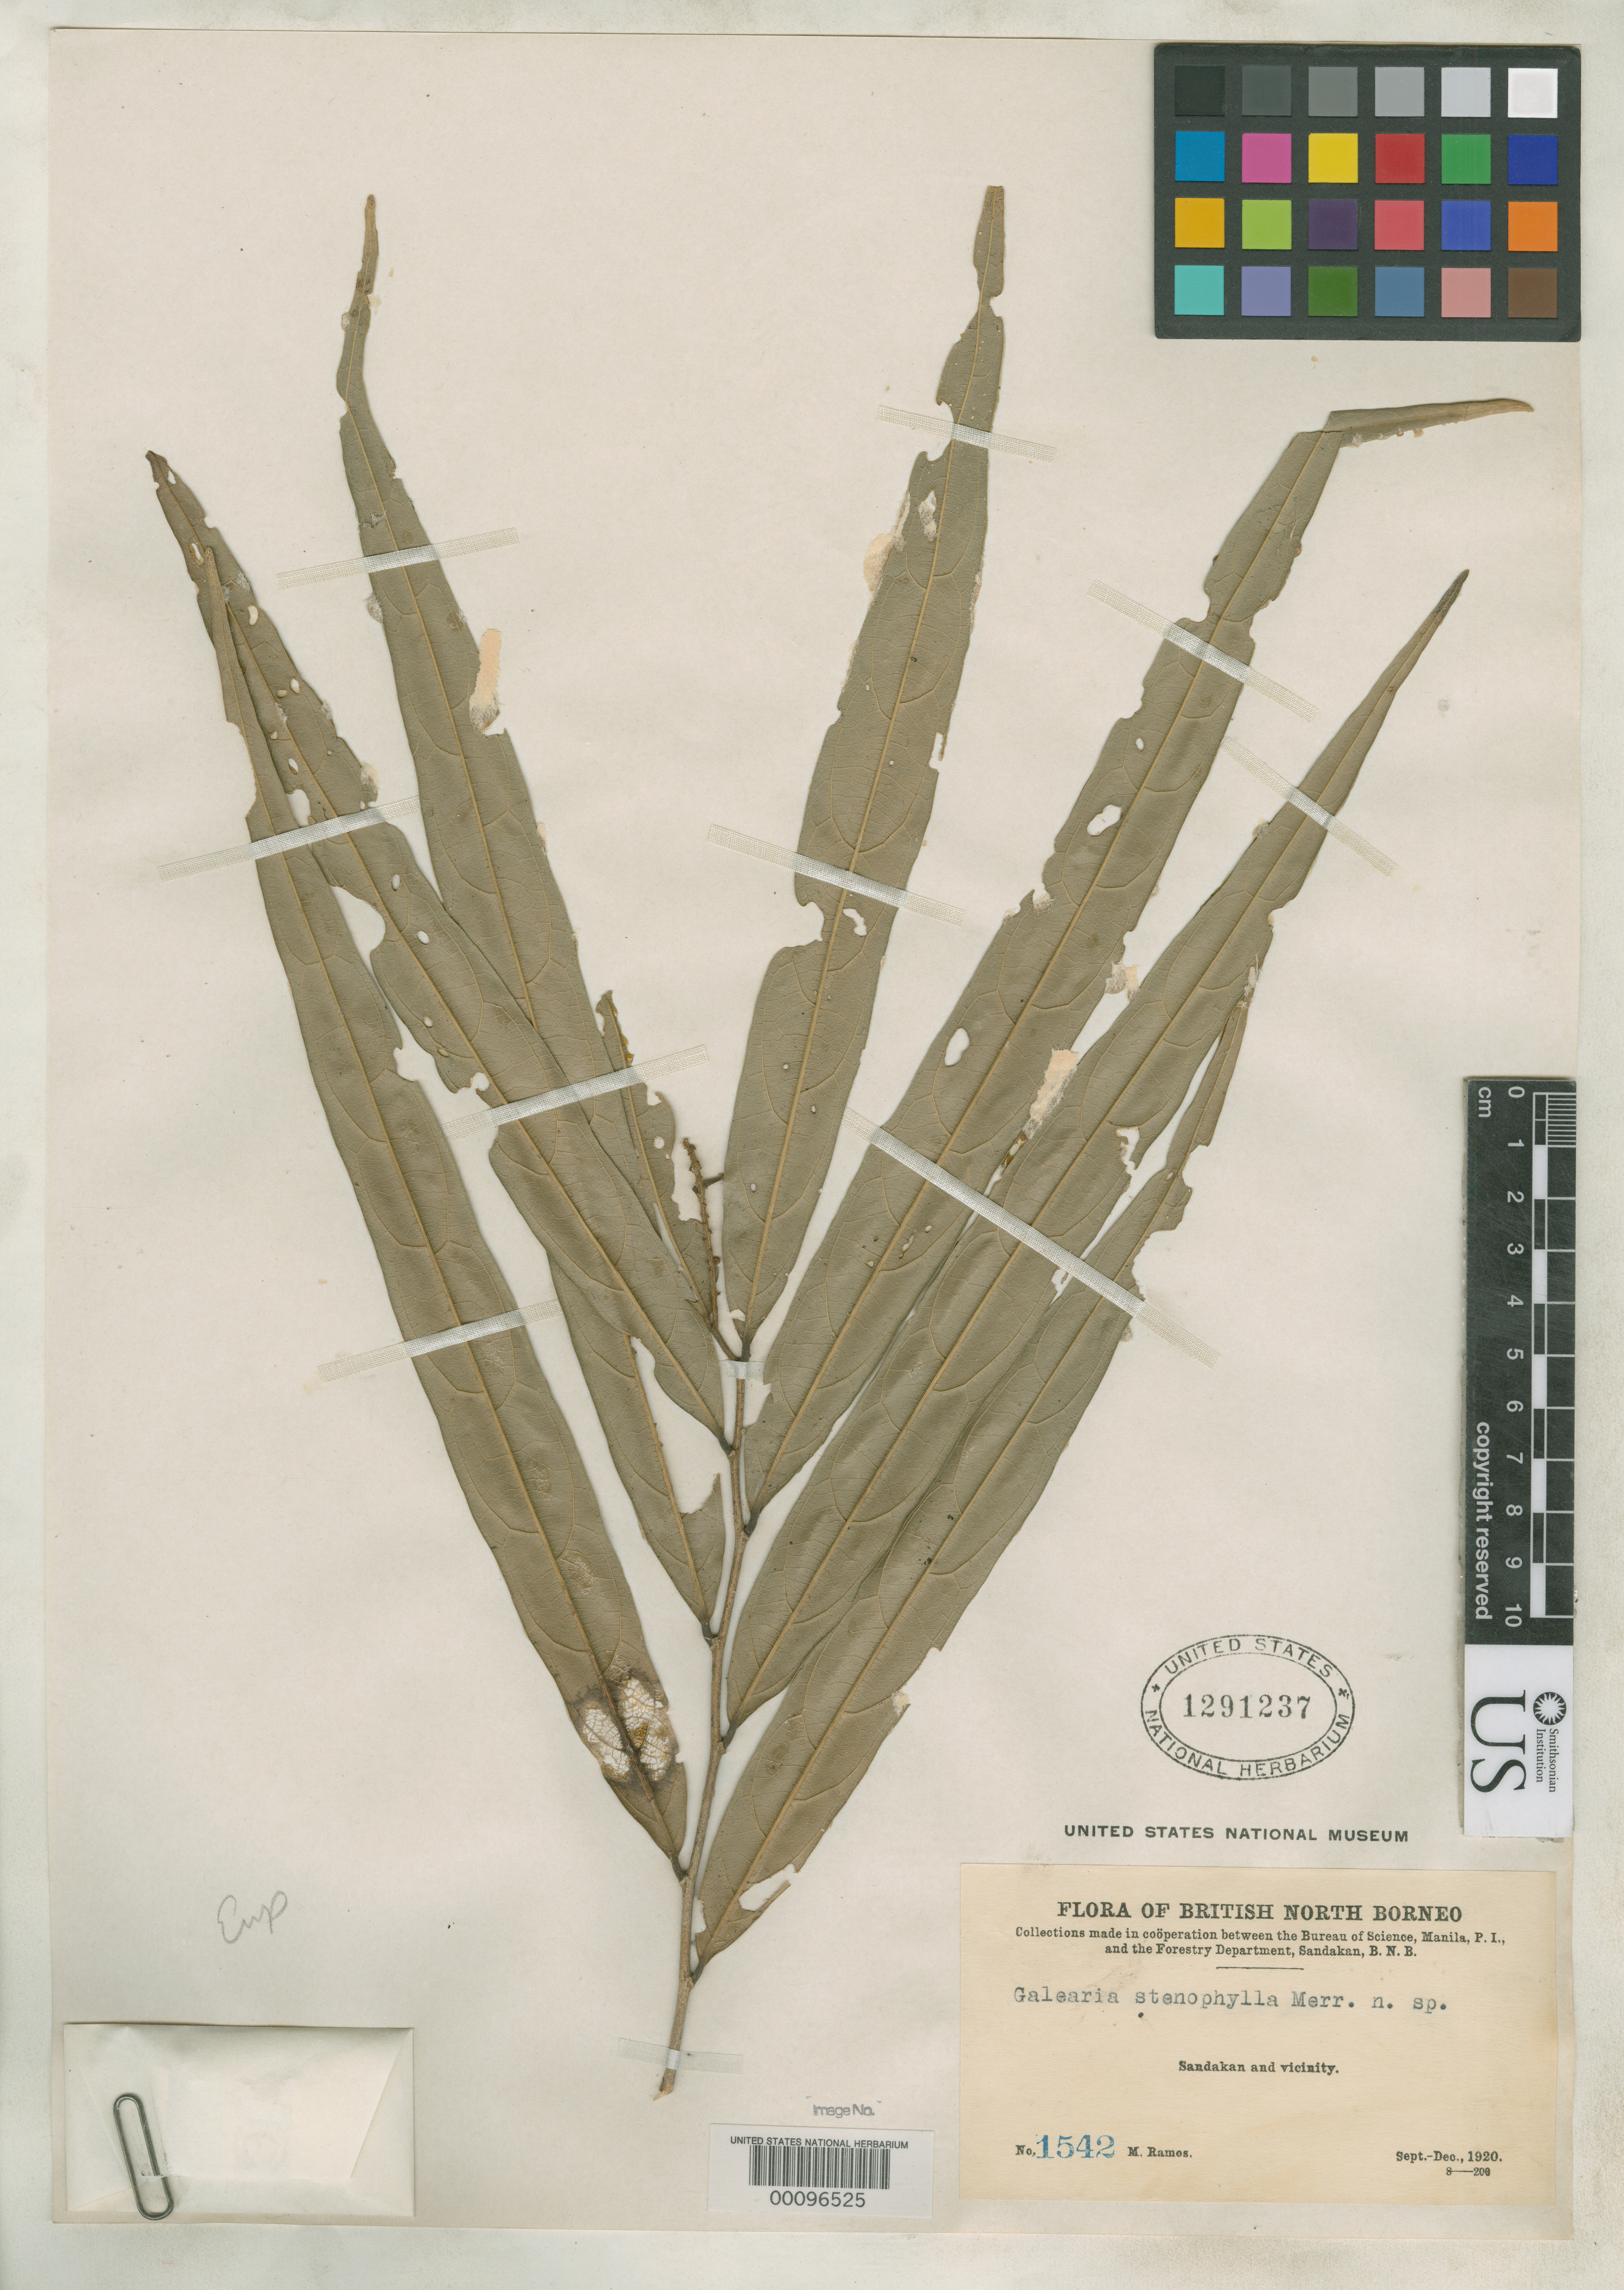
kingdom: Plantae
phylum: Tracheophyta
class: Magnoliopsida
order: Malpighiales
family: Pandaceae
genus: Galearia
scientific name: Galearia stenophylla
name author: Merr.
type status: Isotype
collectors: M. Ramos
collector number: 1542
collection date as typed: Sep 1920 to -- Dec 1920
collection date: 1920-09/1920-12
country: Malaysia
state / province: Sabah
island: Borneo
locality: Sandakan & vicinity.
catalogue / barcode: US 1291237